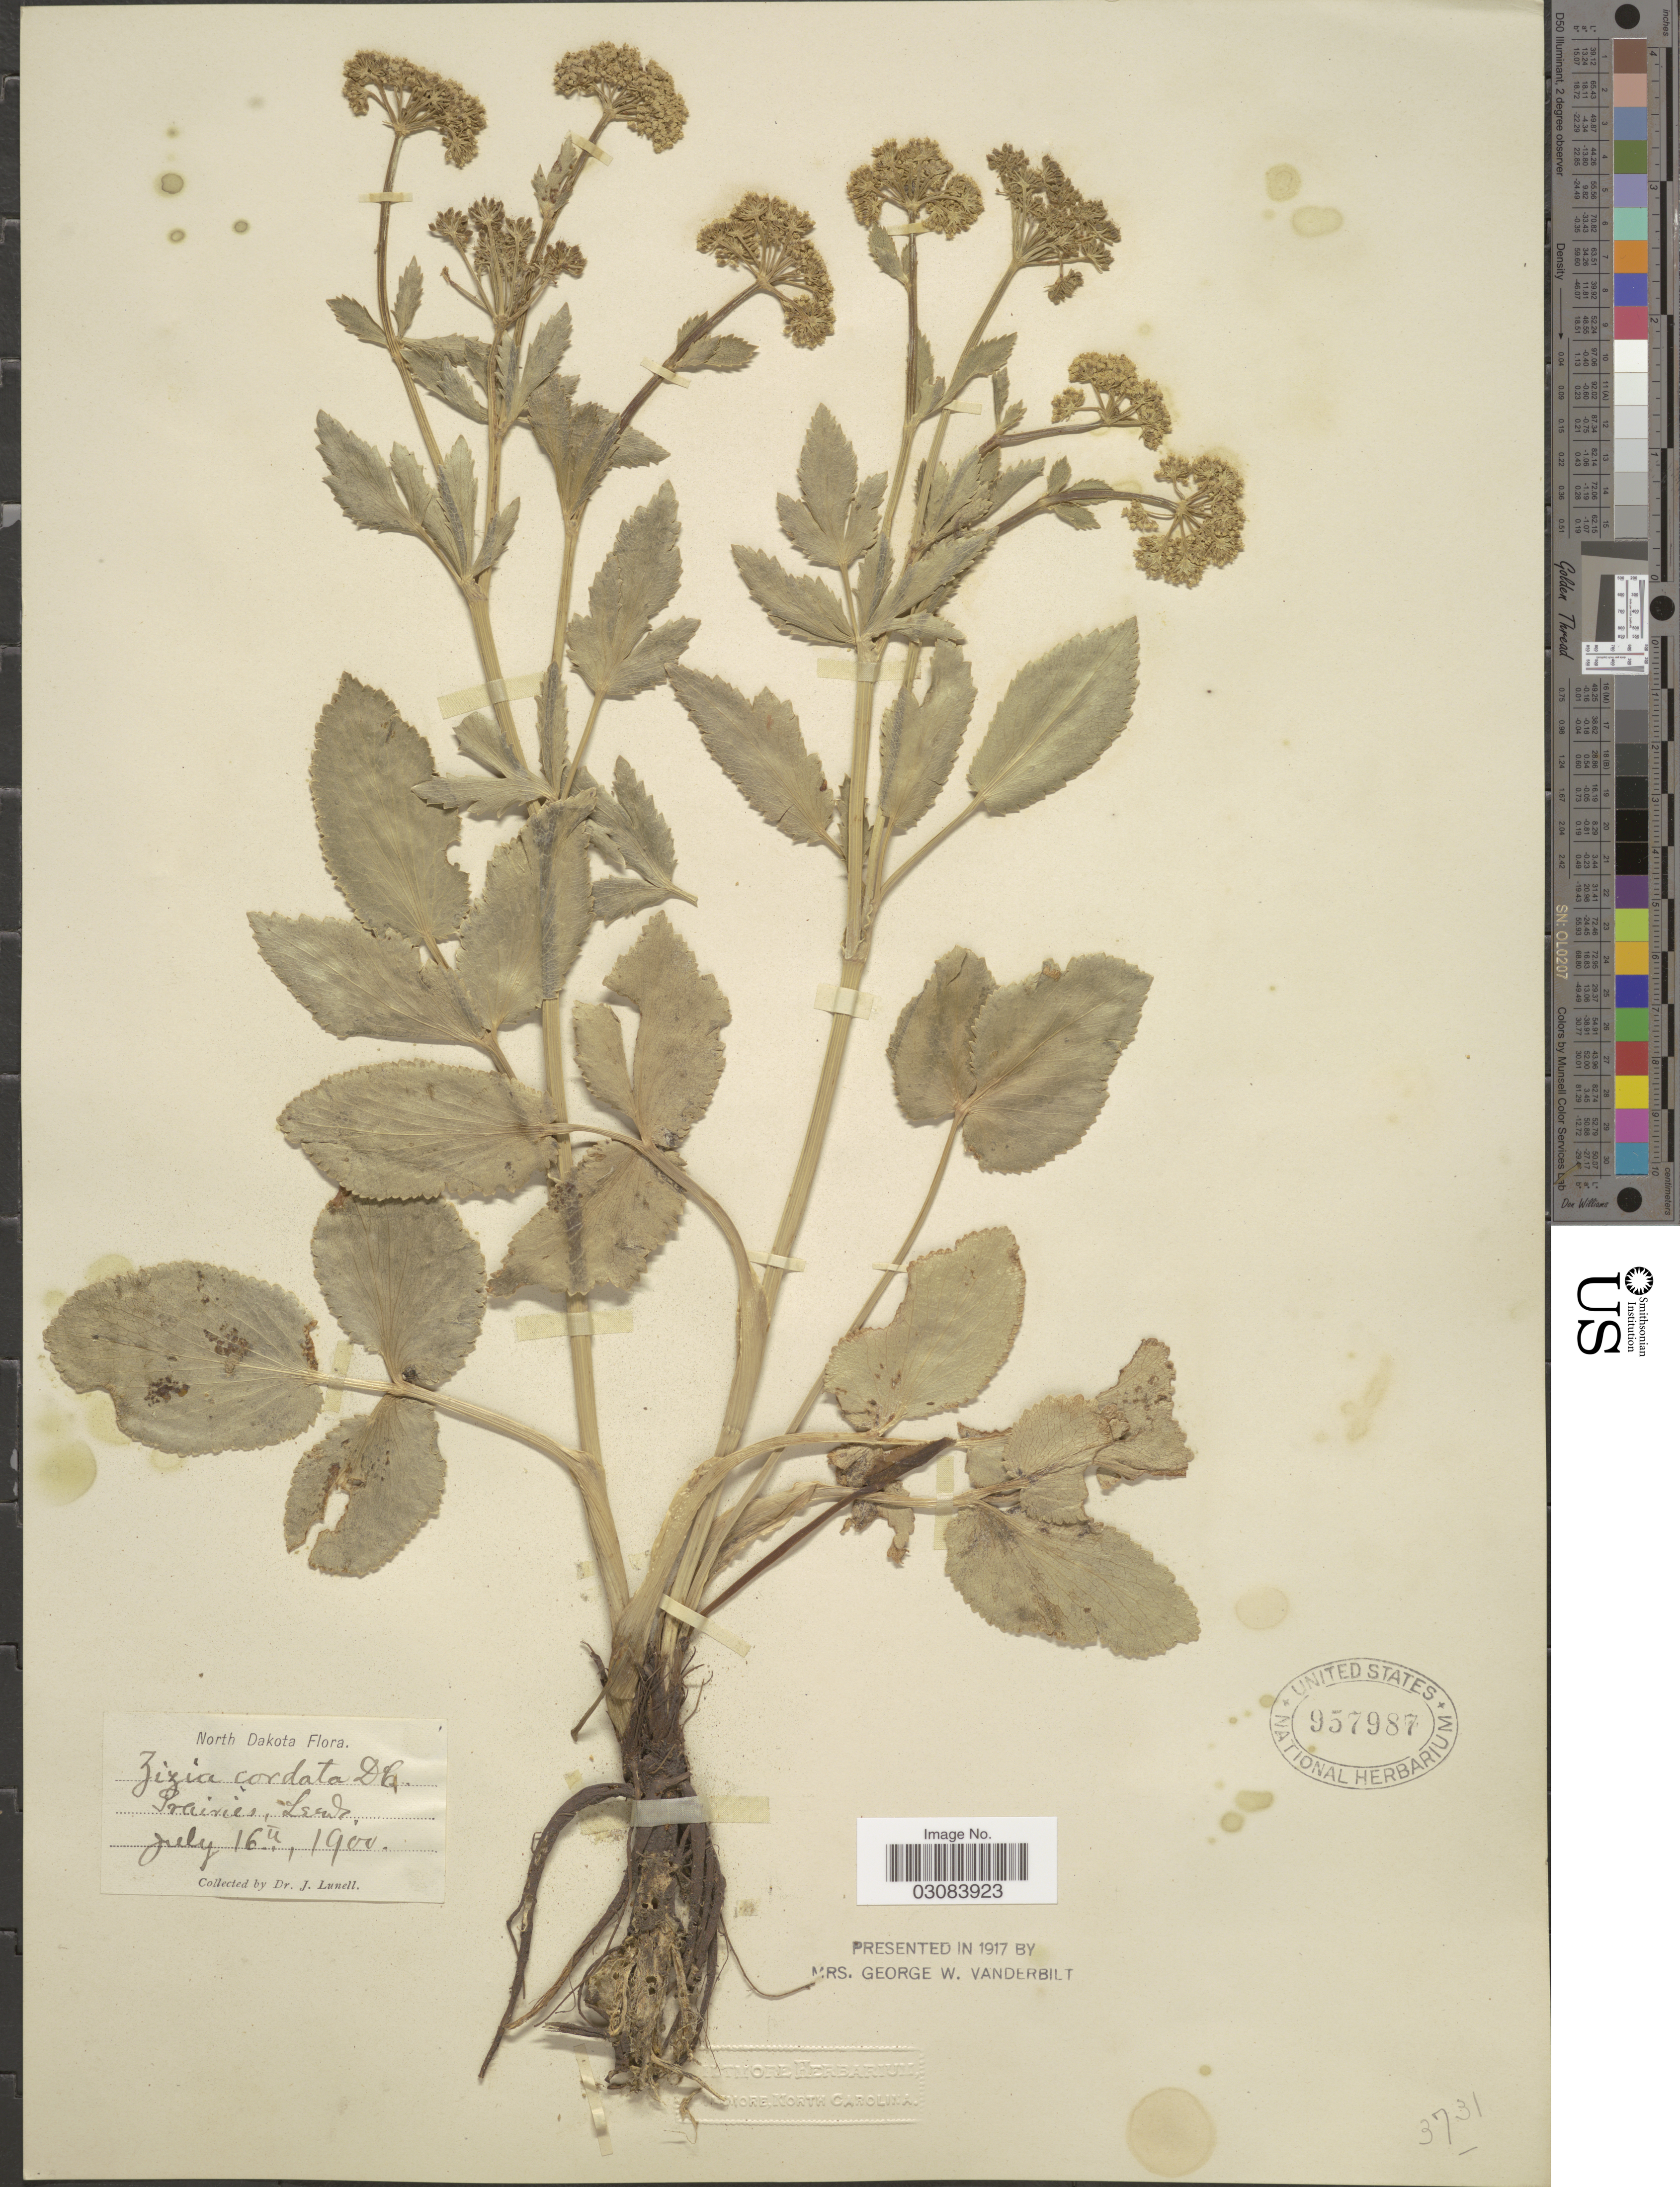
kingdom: Plantae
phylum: Tracheophyta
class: Magnoliopsida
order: Apiales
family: Apiaceae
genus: Zizia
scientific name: Zizia aptera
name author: (A. Gray) Fernald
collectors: J. Lunell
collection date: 1900-07-16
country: United States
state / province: North Dakota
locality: Prairies, Leeds.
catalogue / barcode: US 957987